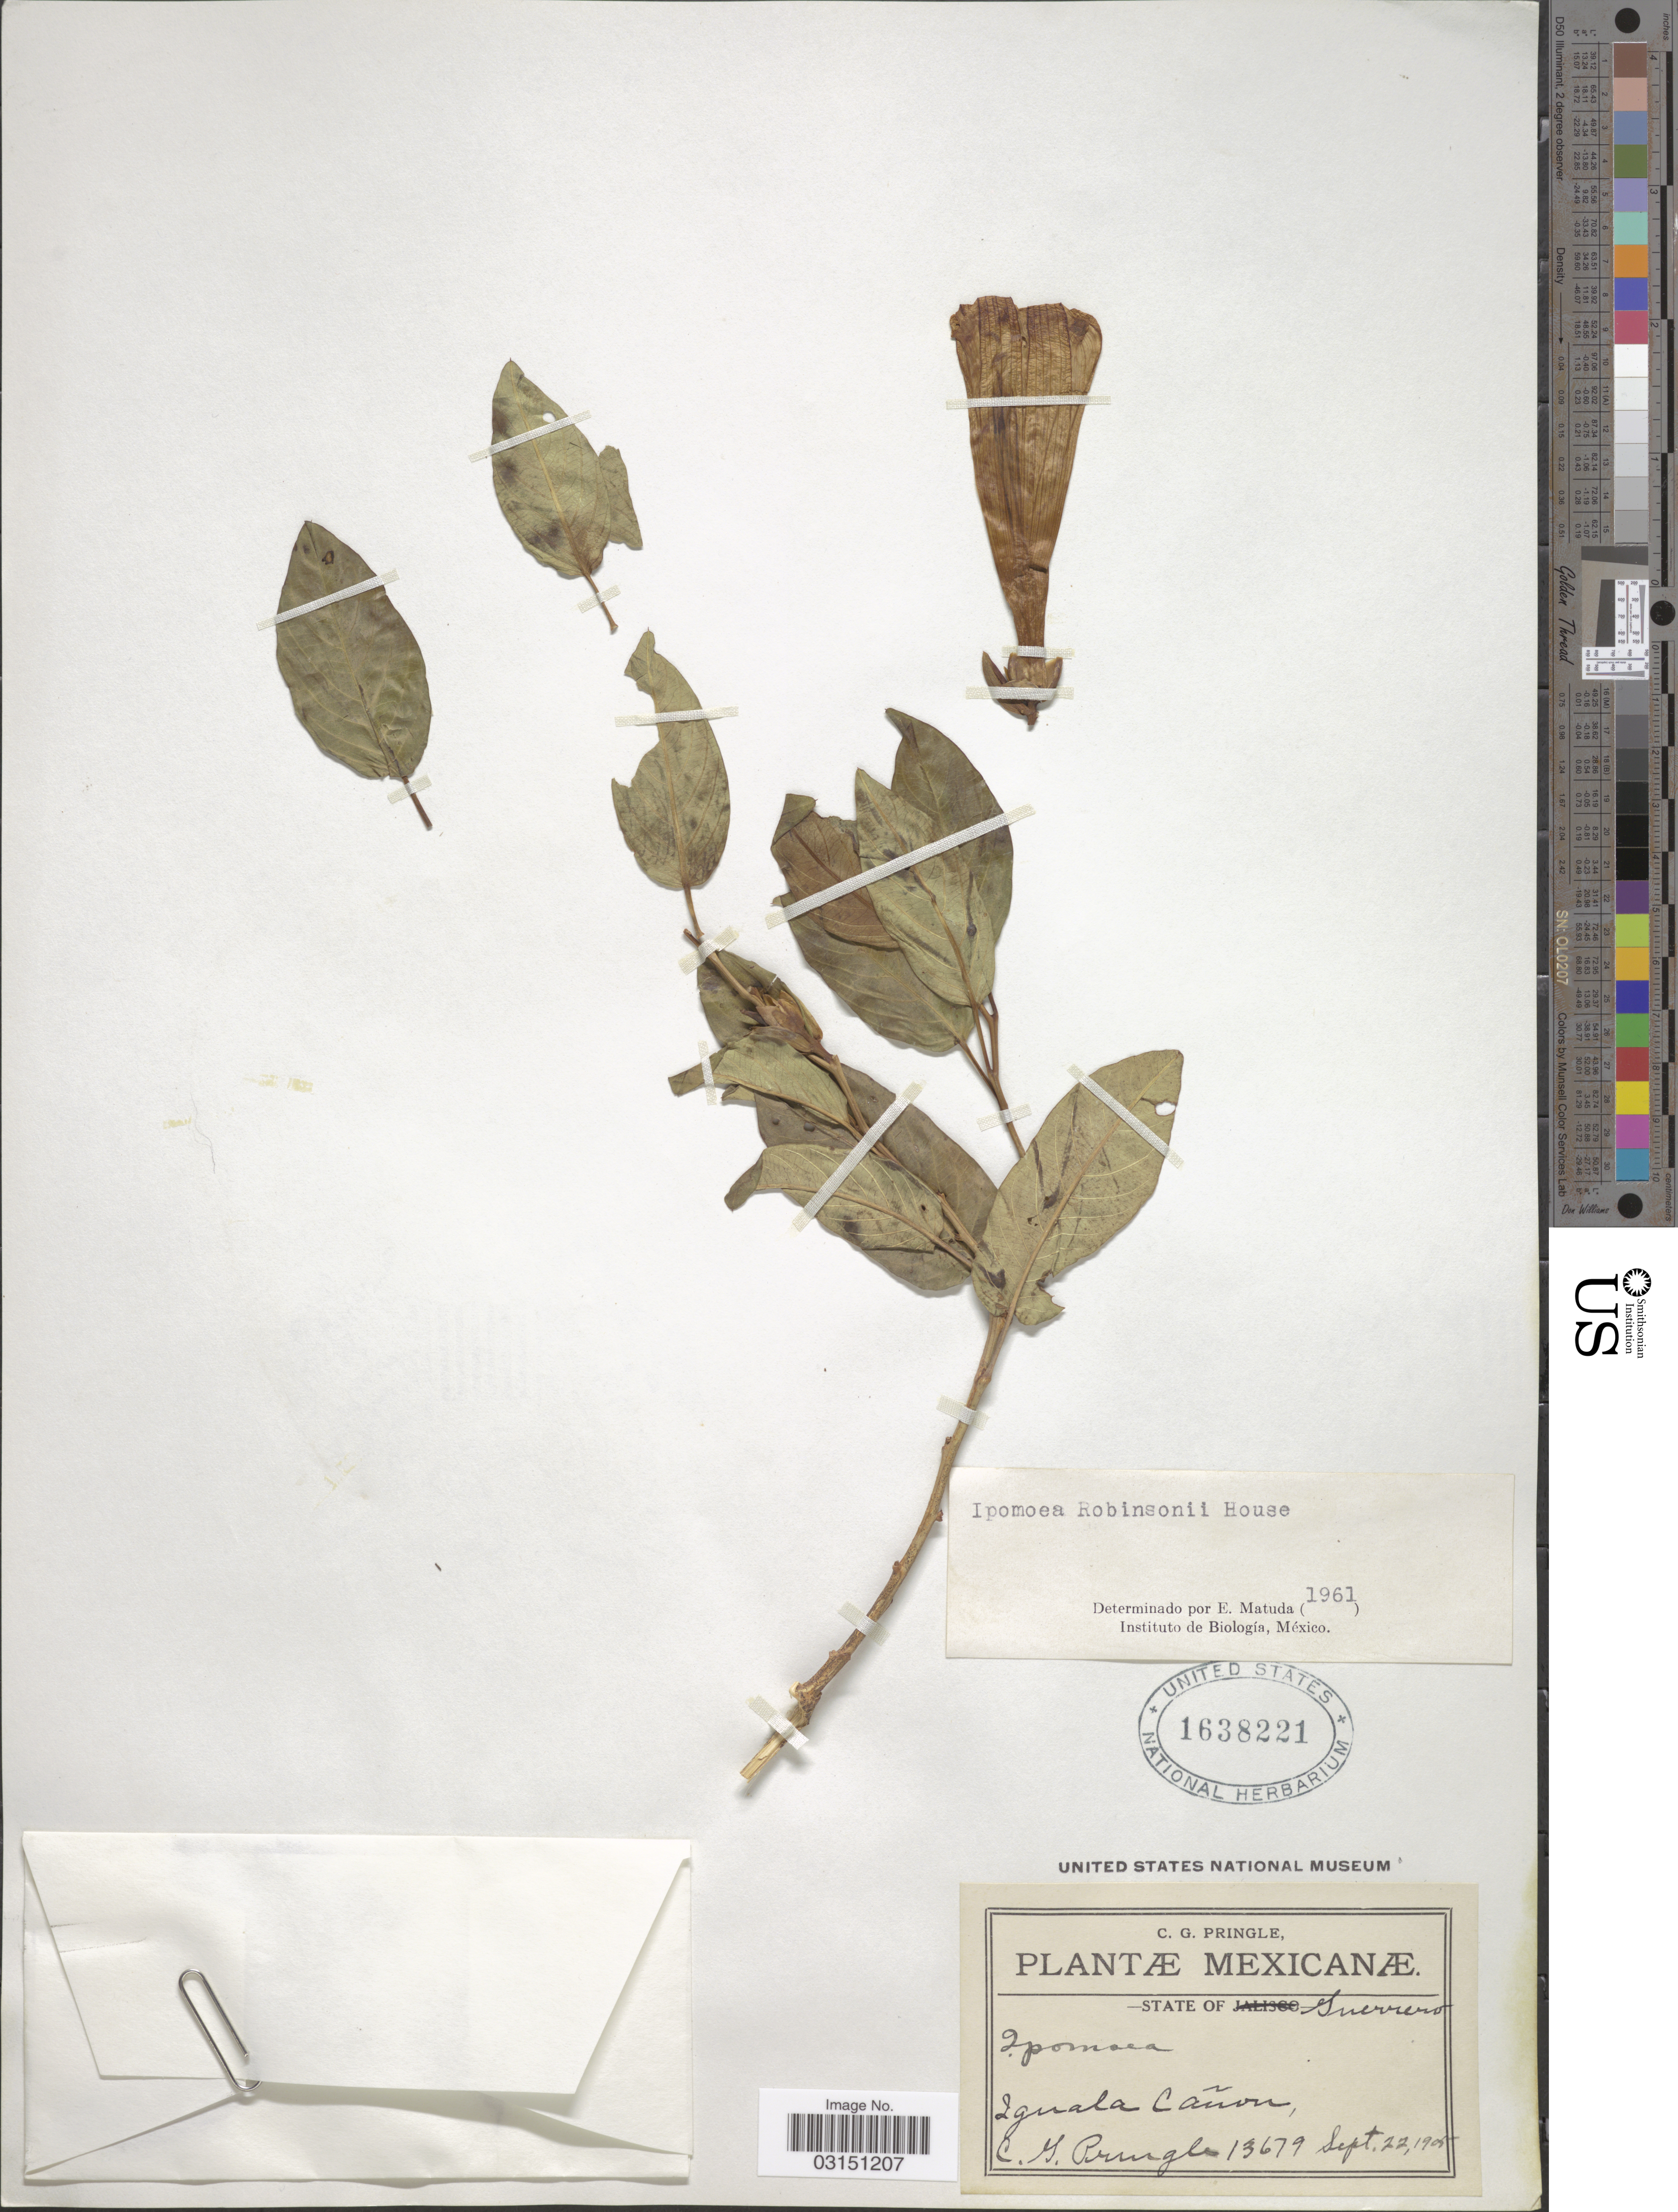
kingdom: Plantae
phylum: Tracheophyta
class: Magnoliopsida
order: Solanales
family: Convolvulaceae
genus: Ipomoea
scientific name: Ipomoea robinsonii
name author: House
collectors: C. G. Pringle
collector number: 13679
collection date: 1905-09-22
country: Mexico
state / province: Guerrero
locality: Iguala Cañon.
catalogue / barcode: US 1638221